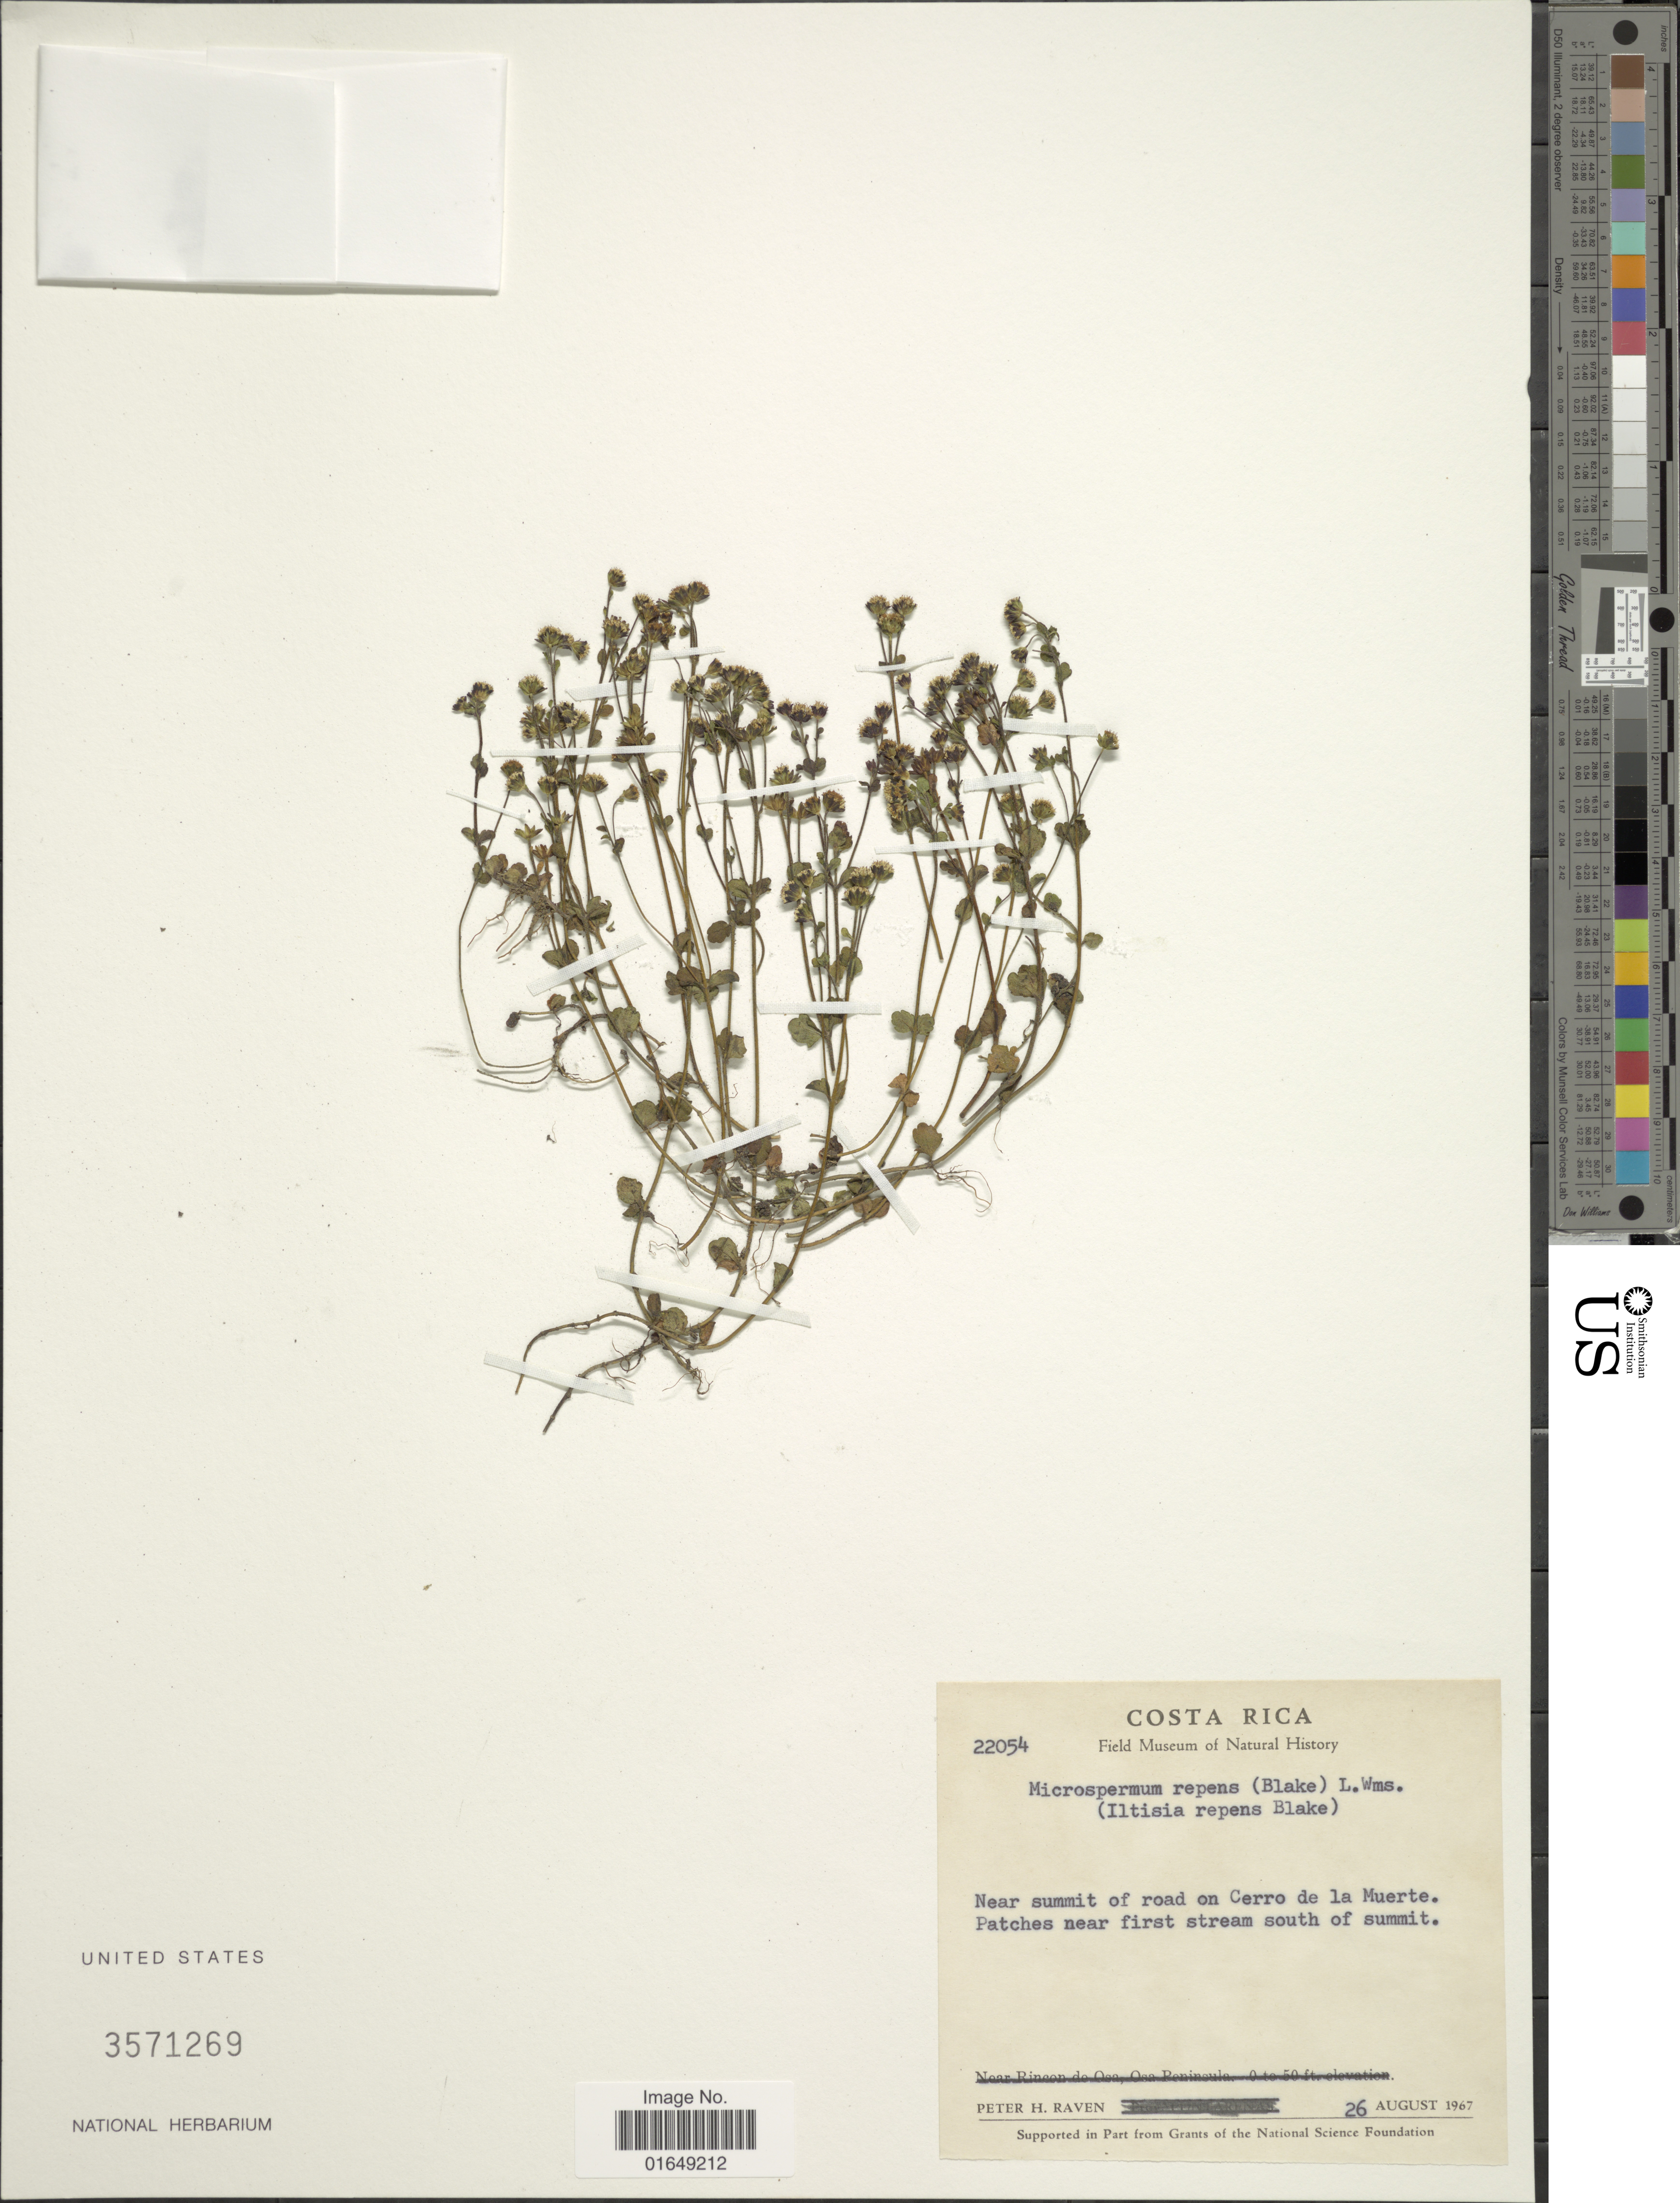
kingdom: Plantae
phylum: Tracheophyta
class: Magnoliopsida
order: Asterales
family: Asteraceae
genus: Microspermum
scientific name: Microspermum repens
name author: (Blake) L.O. Williams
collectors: P. Raven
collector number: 22054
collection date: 1967-08-26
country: Costa Rica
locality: Near summit of road on Cerro de la Muerte, Patches near first stream south of summit.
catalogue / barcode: US 3571269